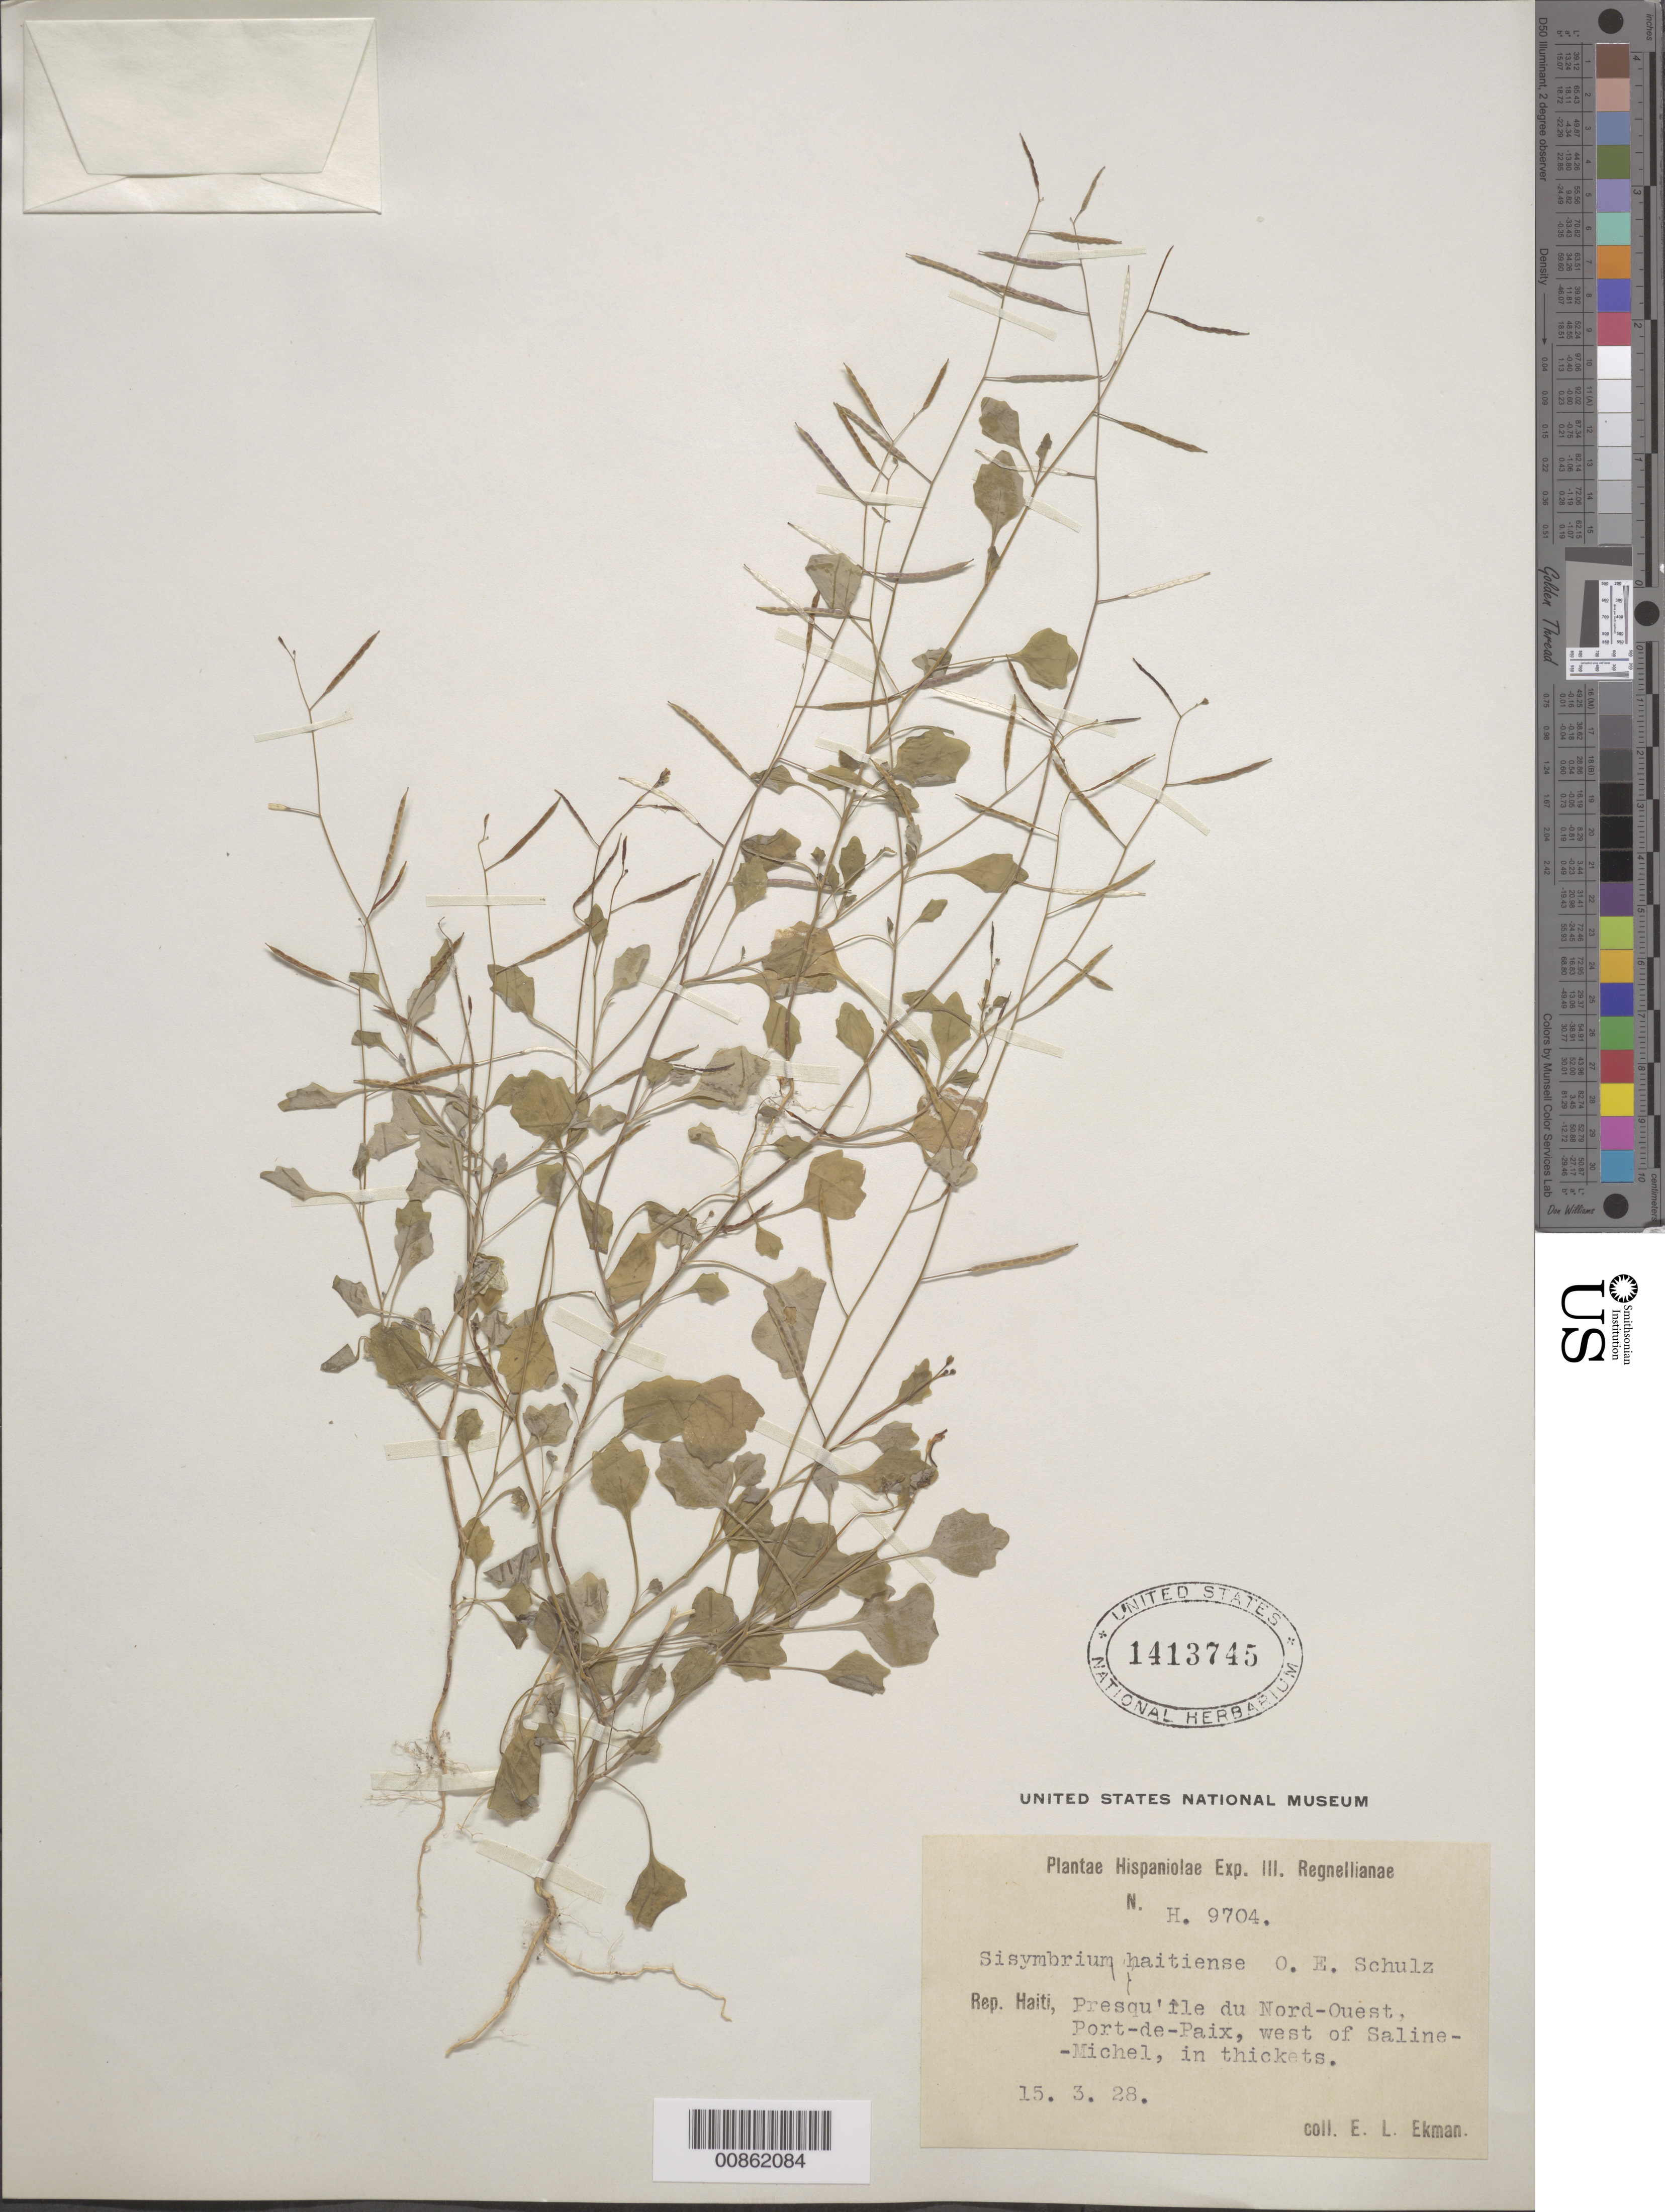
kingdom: Plantae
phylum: Tracheophyta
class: Magnoliopsida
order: Brassicales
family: Brassicaceae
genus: Sisymbrium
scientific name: Sisymbrium haitiense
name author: O.E. Schulz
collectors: E. L. Ekman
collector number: H 9704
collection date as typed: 15 Mar 1928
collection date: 1928-03-15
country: Haiti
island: Hispaniola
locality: Presqu'île du Nord-Ouest, Port-de-Paix, west of Saline- Michel.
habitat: In thickets.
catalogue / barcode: US 1413745